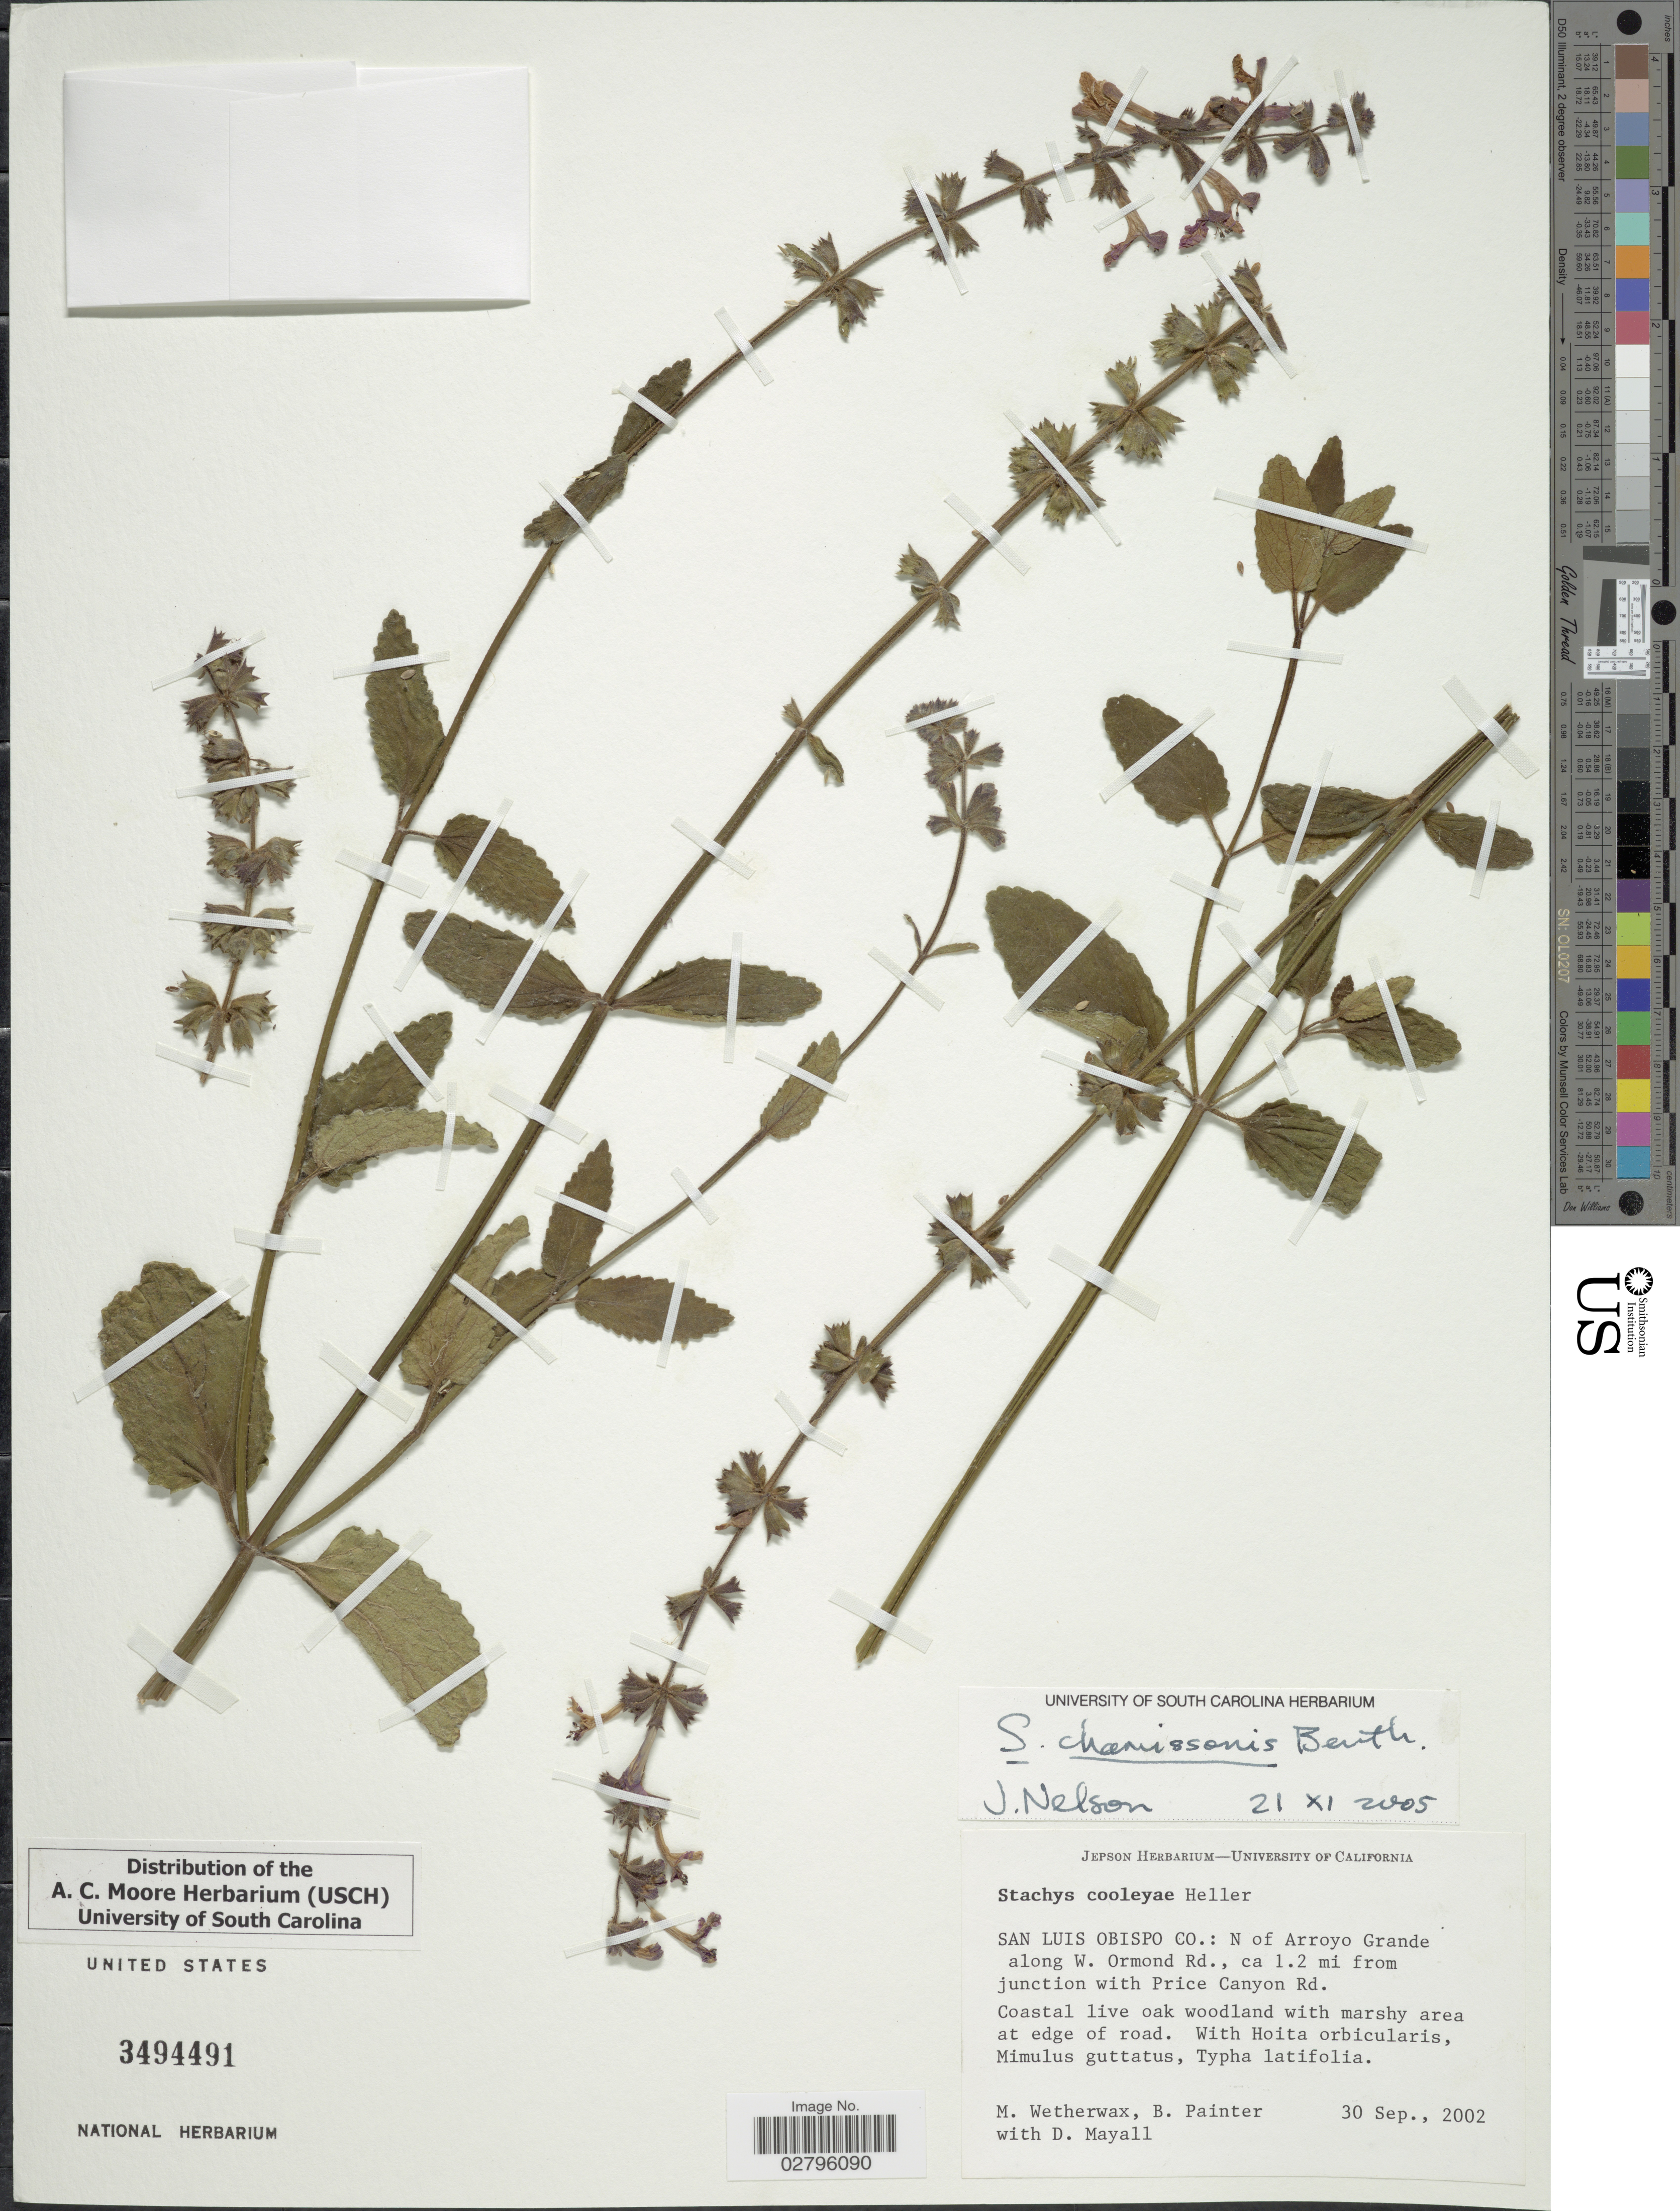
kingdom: Plantae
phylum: Tracheophyta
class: Magnoliopsida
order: Lamiales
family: Lamiaceae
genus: Stachys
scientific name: Stachys chamissonis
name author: Benth.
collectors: M. Wetherwax, B. Painter & D. Mayall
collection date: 2002-09-30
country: United States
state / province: California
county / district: San Luis Obispo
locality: San Luis Obispo Co.: N of Arroyo Grande along W. Ormond Rd., Ca. 1.2 mi from junction with Price Canyon Rd.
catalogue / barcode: US 3494491